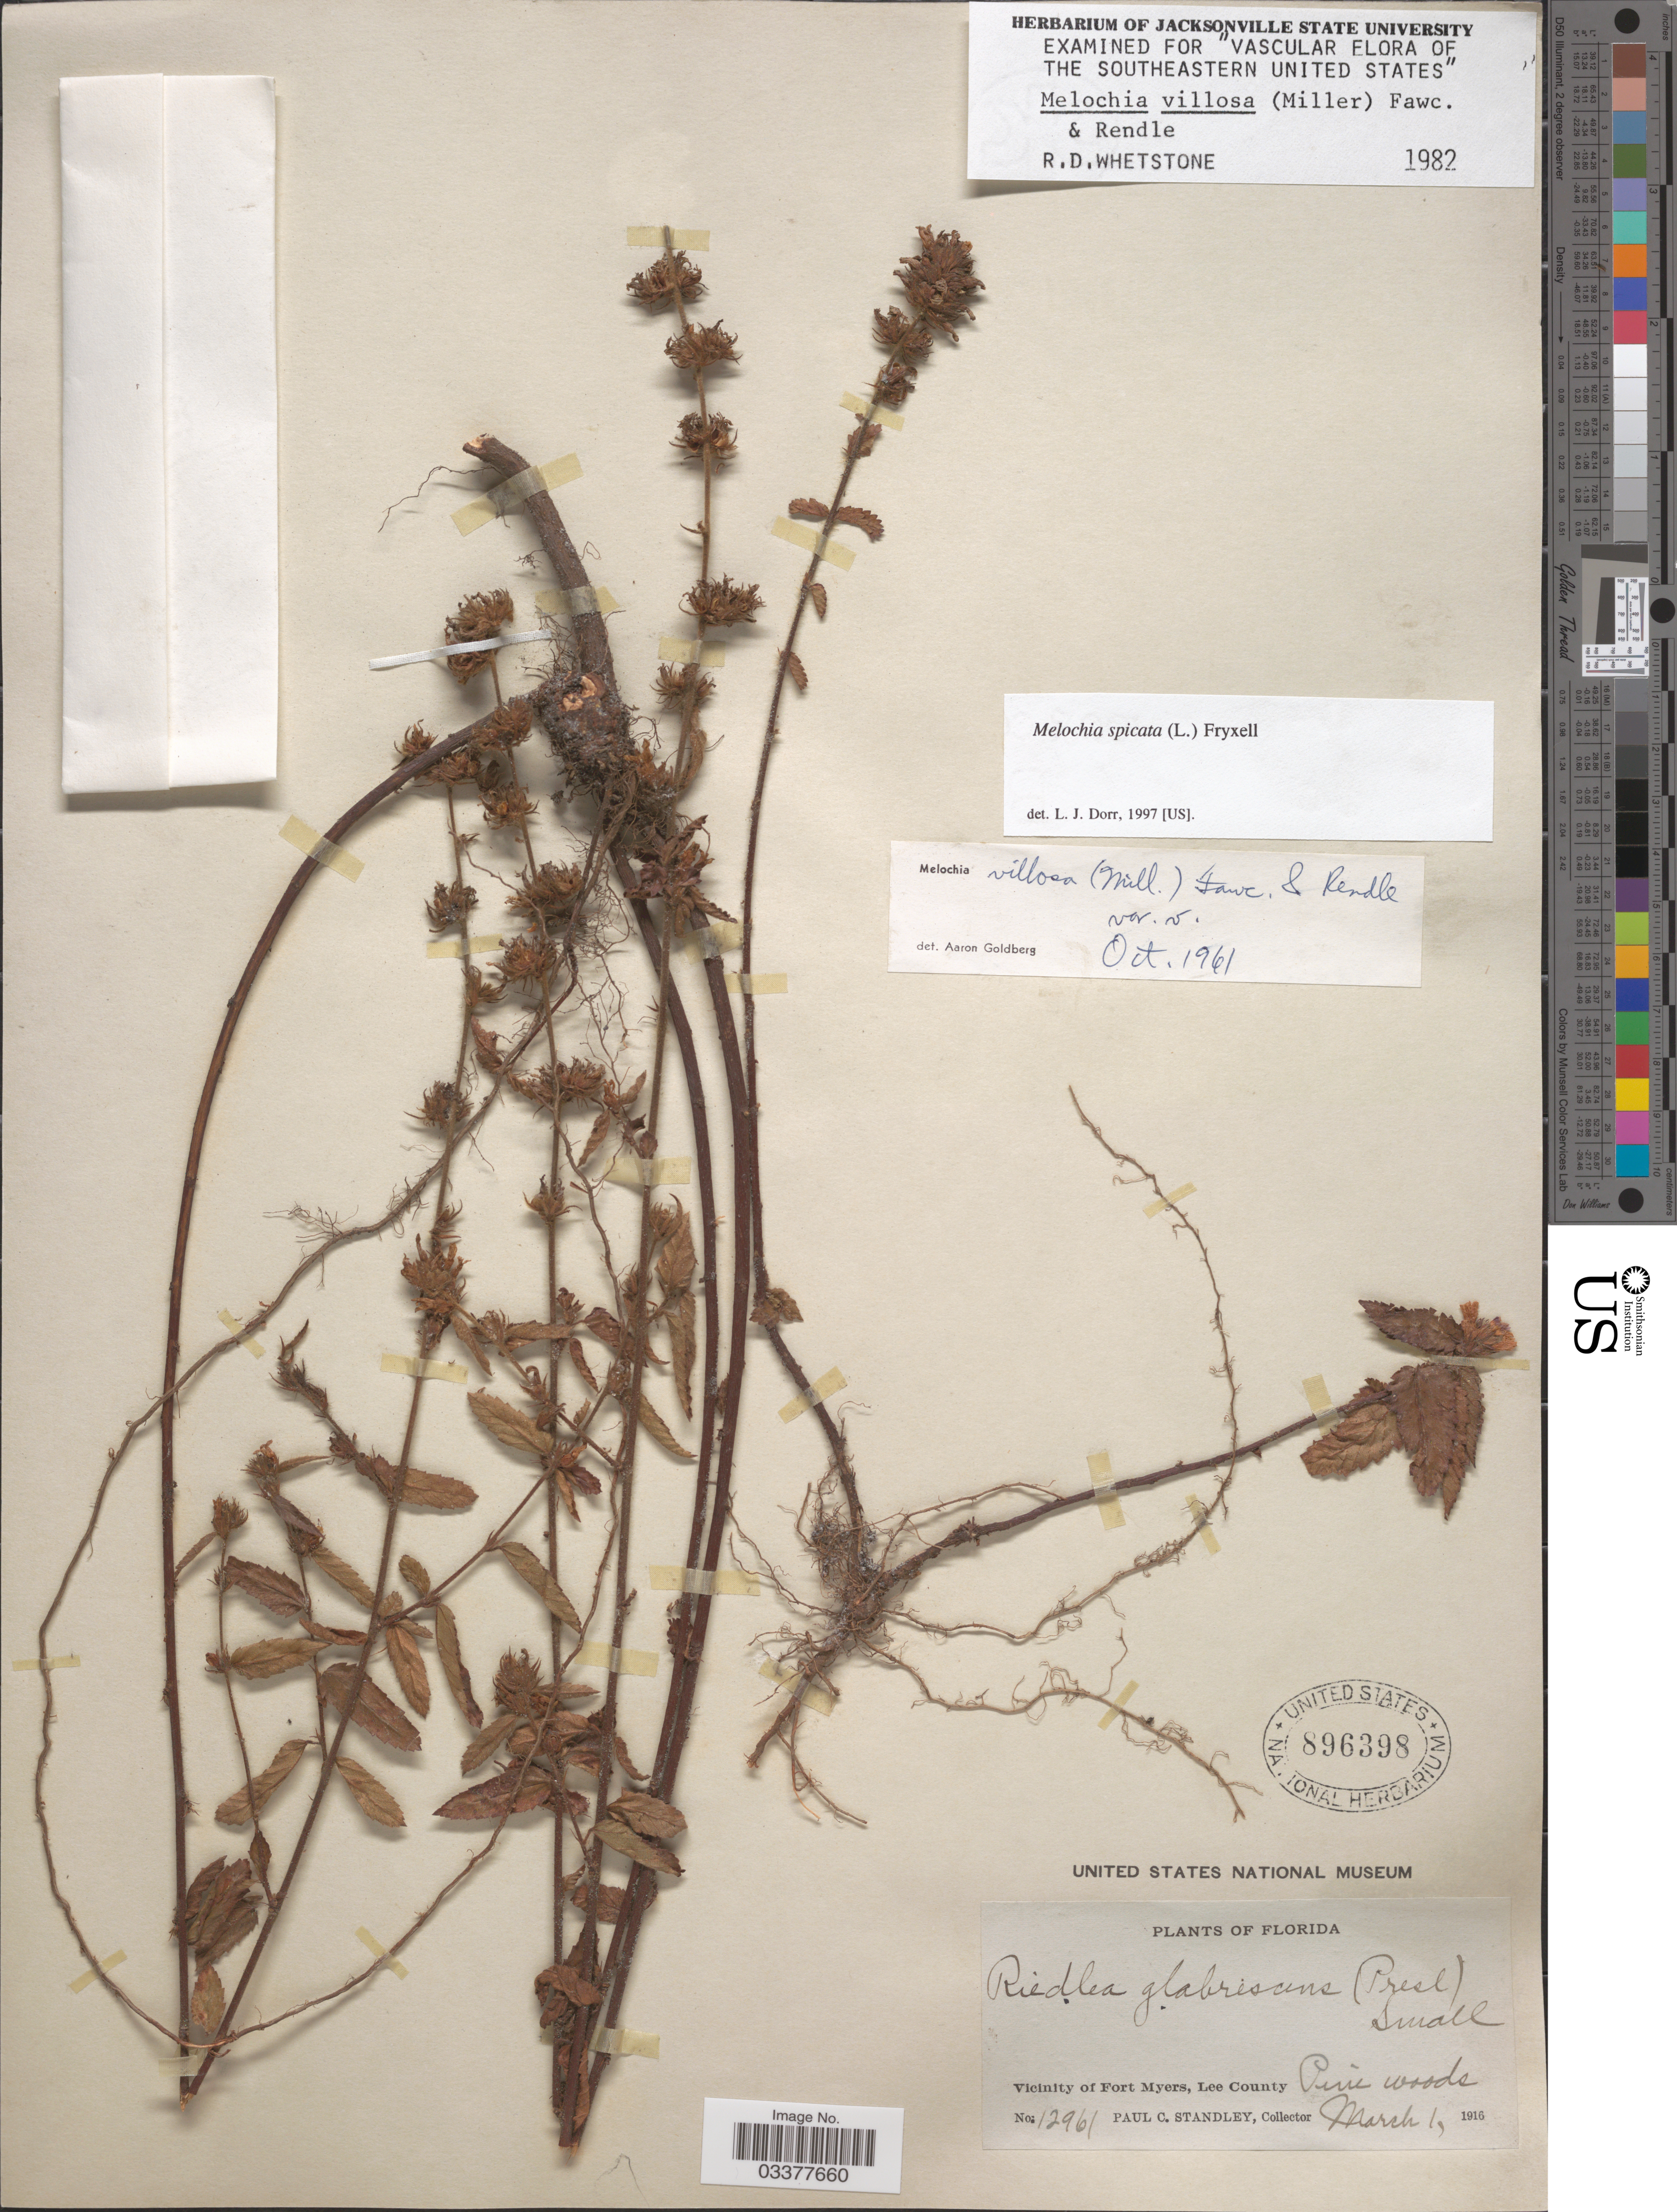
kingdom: Plantae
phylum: Tracheophyta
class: Magnoliopsida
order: Malvales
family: Malvaceae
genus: Melochia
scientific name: Melochia spicata var. spicata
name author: (L.) Fryxell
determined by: Dorr, L. J., (BOT), Smithsonian Institution - National Museum of Natural History (UNITED STATES)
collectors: P. C. Standley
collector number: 12961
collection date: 1916-03-01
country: United States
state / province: Florida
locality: Vicinity of Fort Myers, Lee County. Pine woods.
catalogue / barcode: US 896398